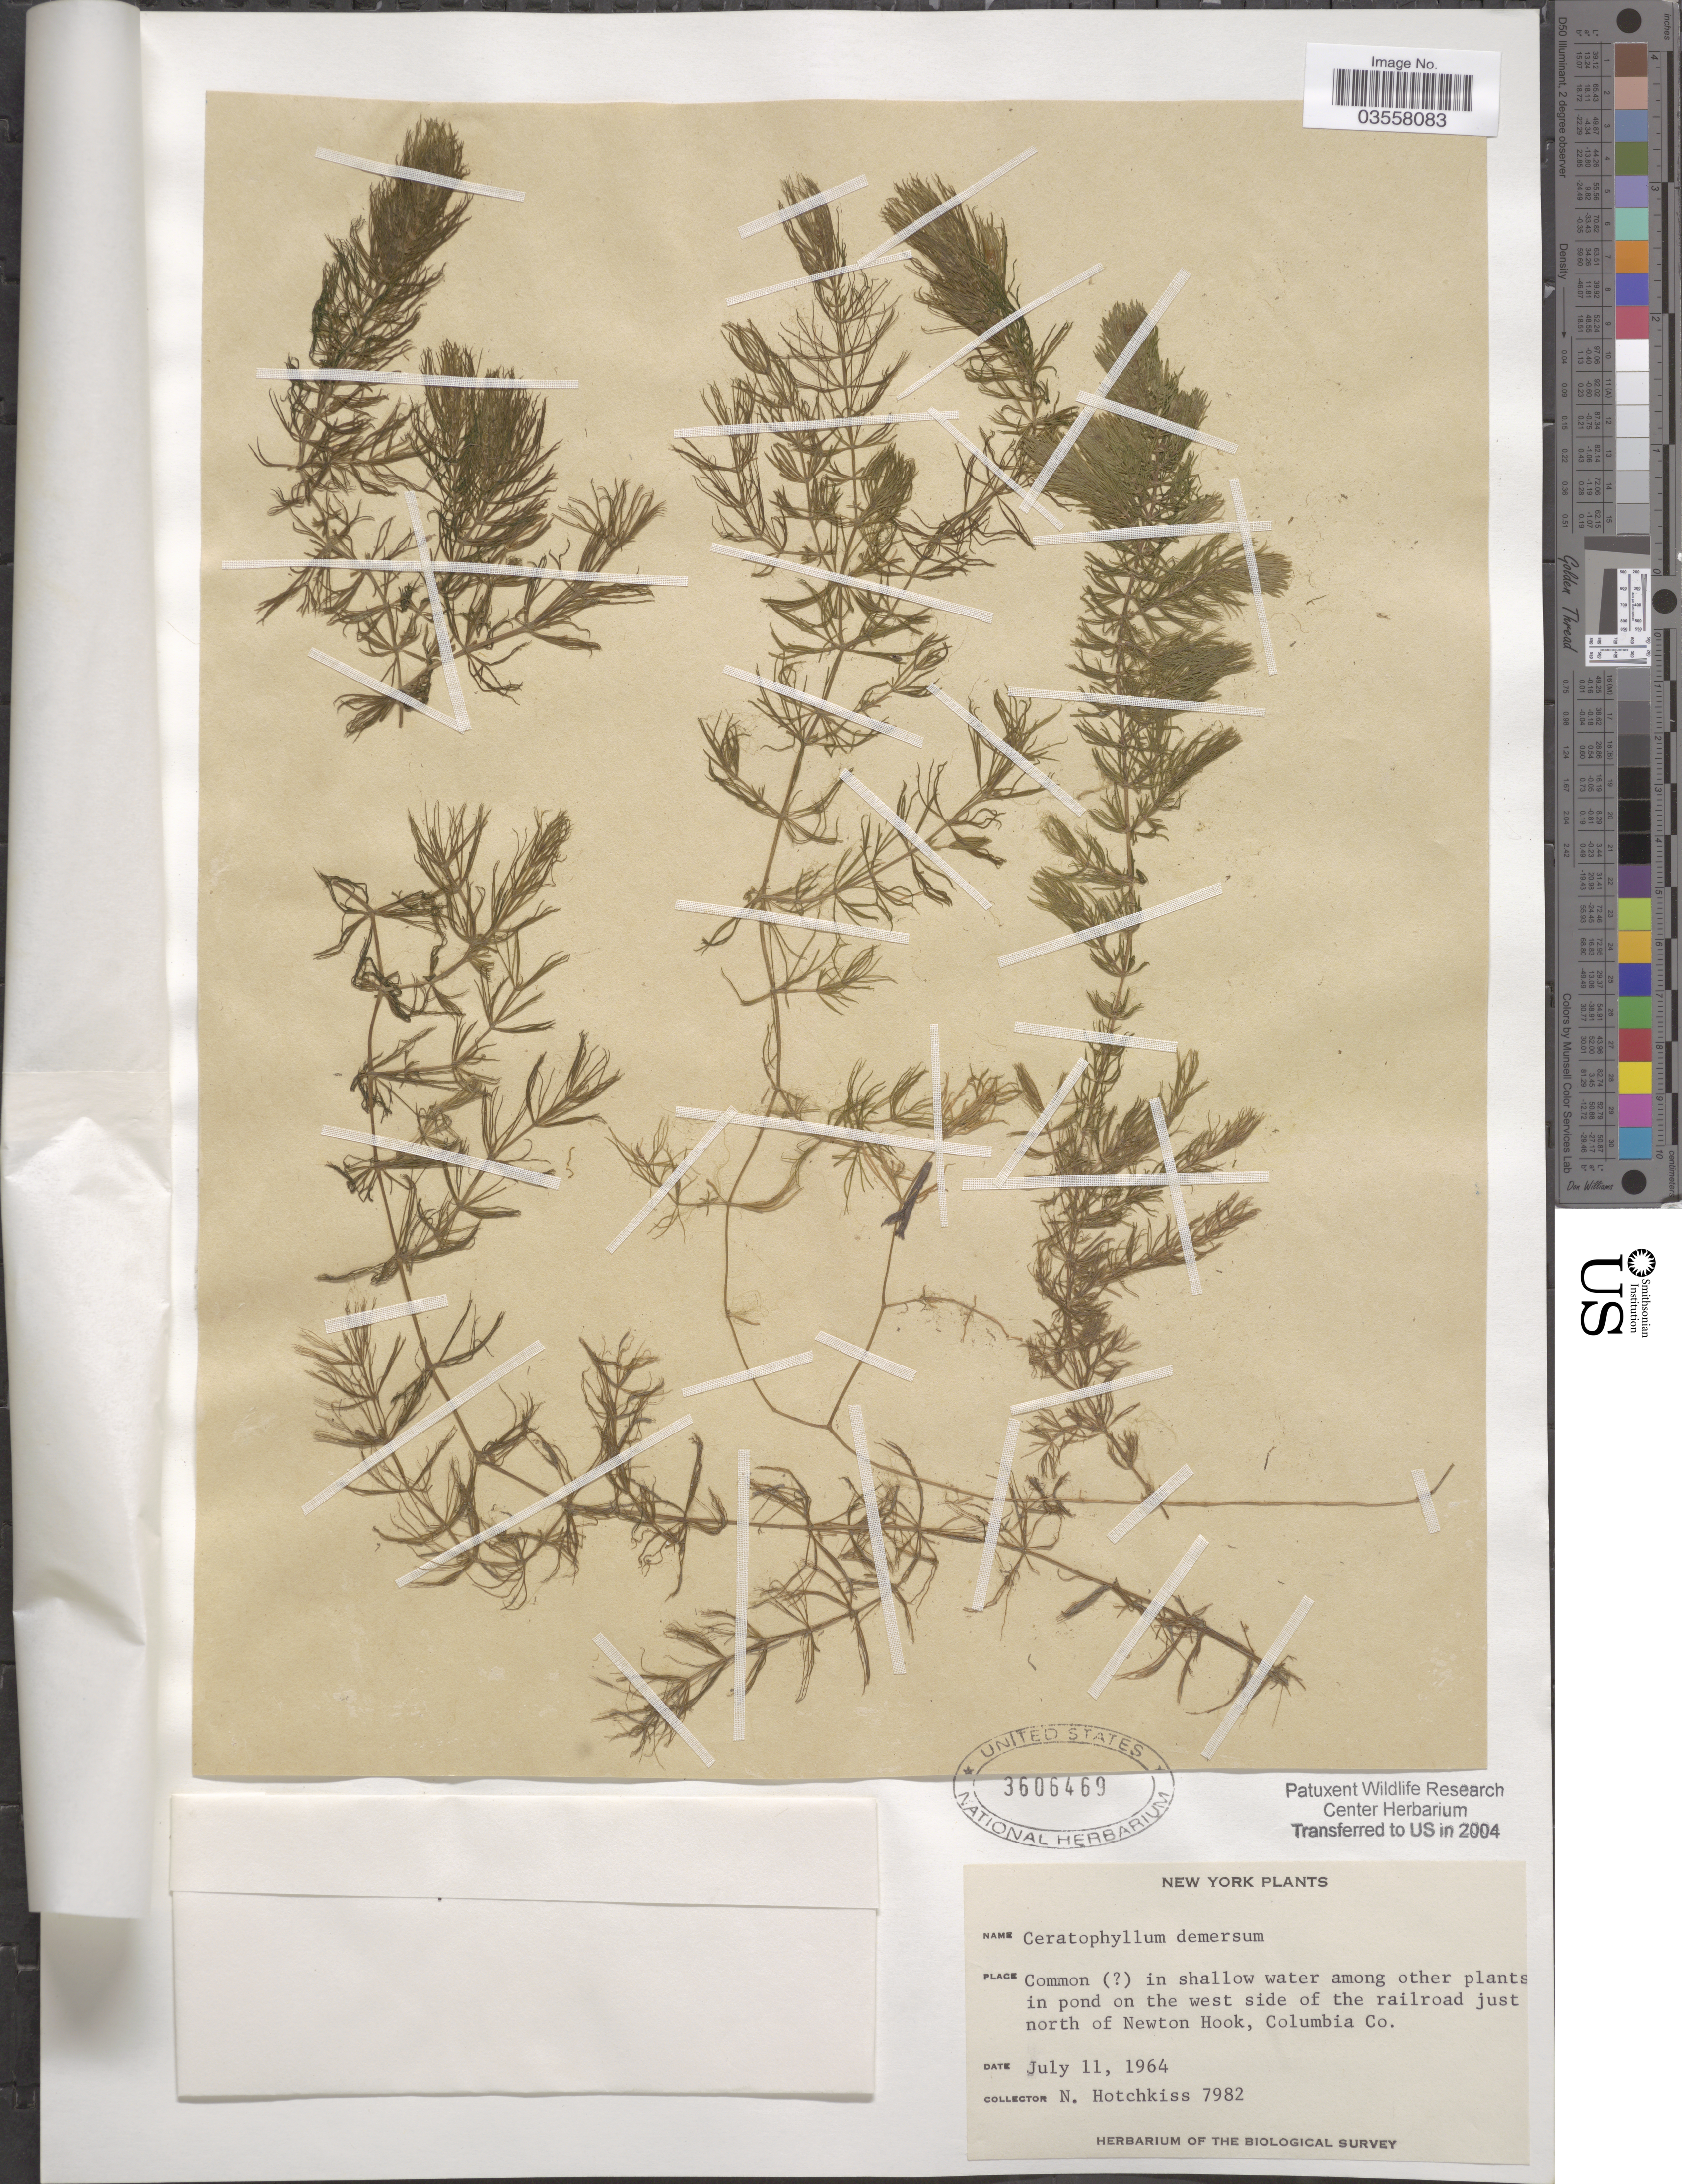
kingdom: Plantae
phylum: Tracheophyta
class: Magnoliopsida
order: Ceratophyllales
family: Ceratophyllaceae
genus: Ceratophyllum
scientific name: Ceratophyllum demersum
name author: L.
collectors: N. Hotchkiss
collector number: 7982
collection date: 1964-07-11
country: United States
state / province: New York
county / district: Columbia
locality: In shallow water among other plants in pond on the west side of the railroad just north of Newton Hook, Columbia Co.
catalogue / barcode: US 3606469